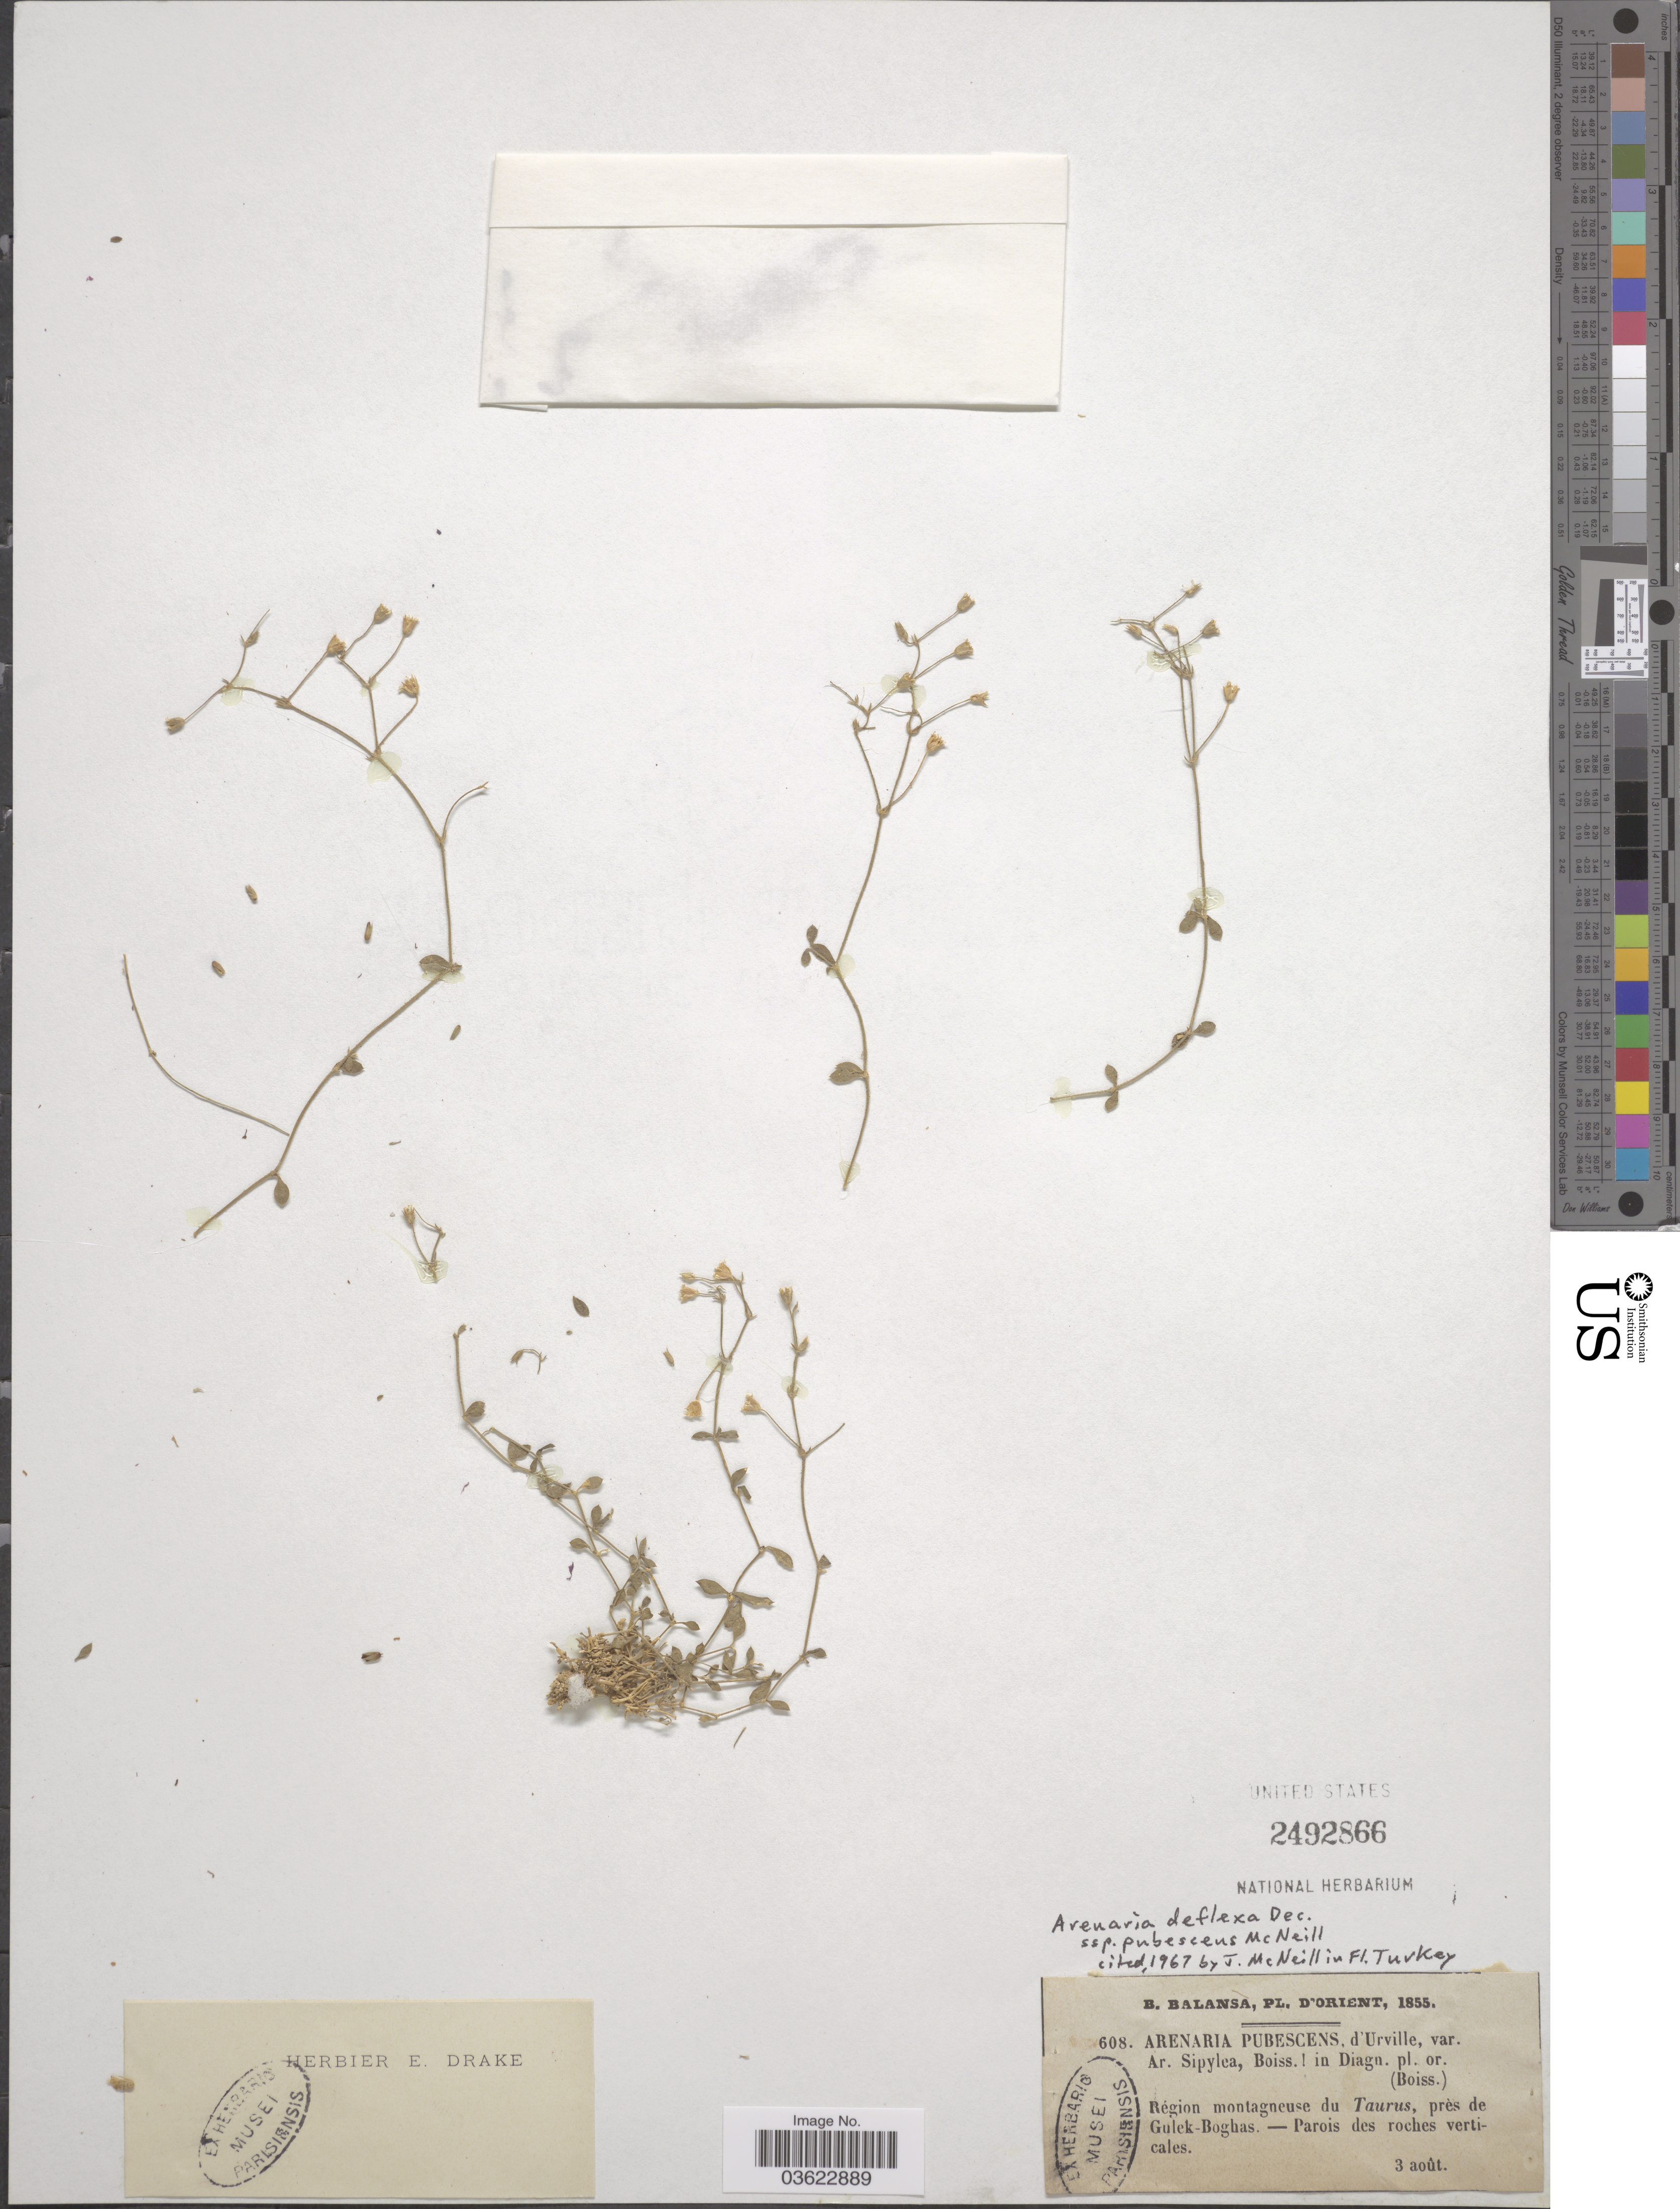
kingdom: Plantae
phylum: Tracheophyta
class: Magnoliopsida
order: Caryophyllales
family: Caryophyllaceae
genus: Arenaria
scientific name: Arenaria deflexa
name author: Decne.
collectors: B. Balansa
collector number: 608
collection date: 1855-08-03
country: Turkey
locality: Orient. Région montagneuse du Taurus, près de Gulek-Boghas. - Parois des roches verticales.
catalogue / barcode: US 2492866